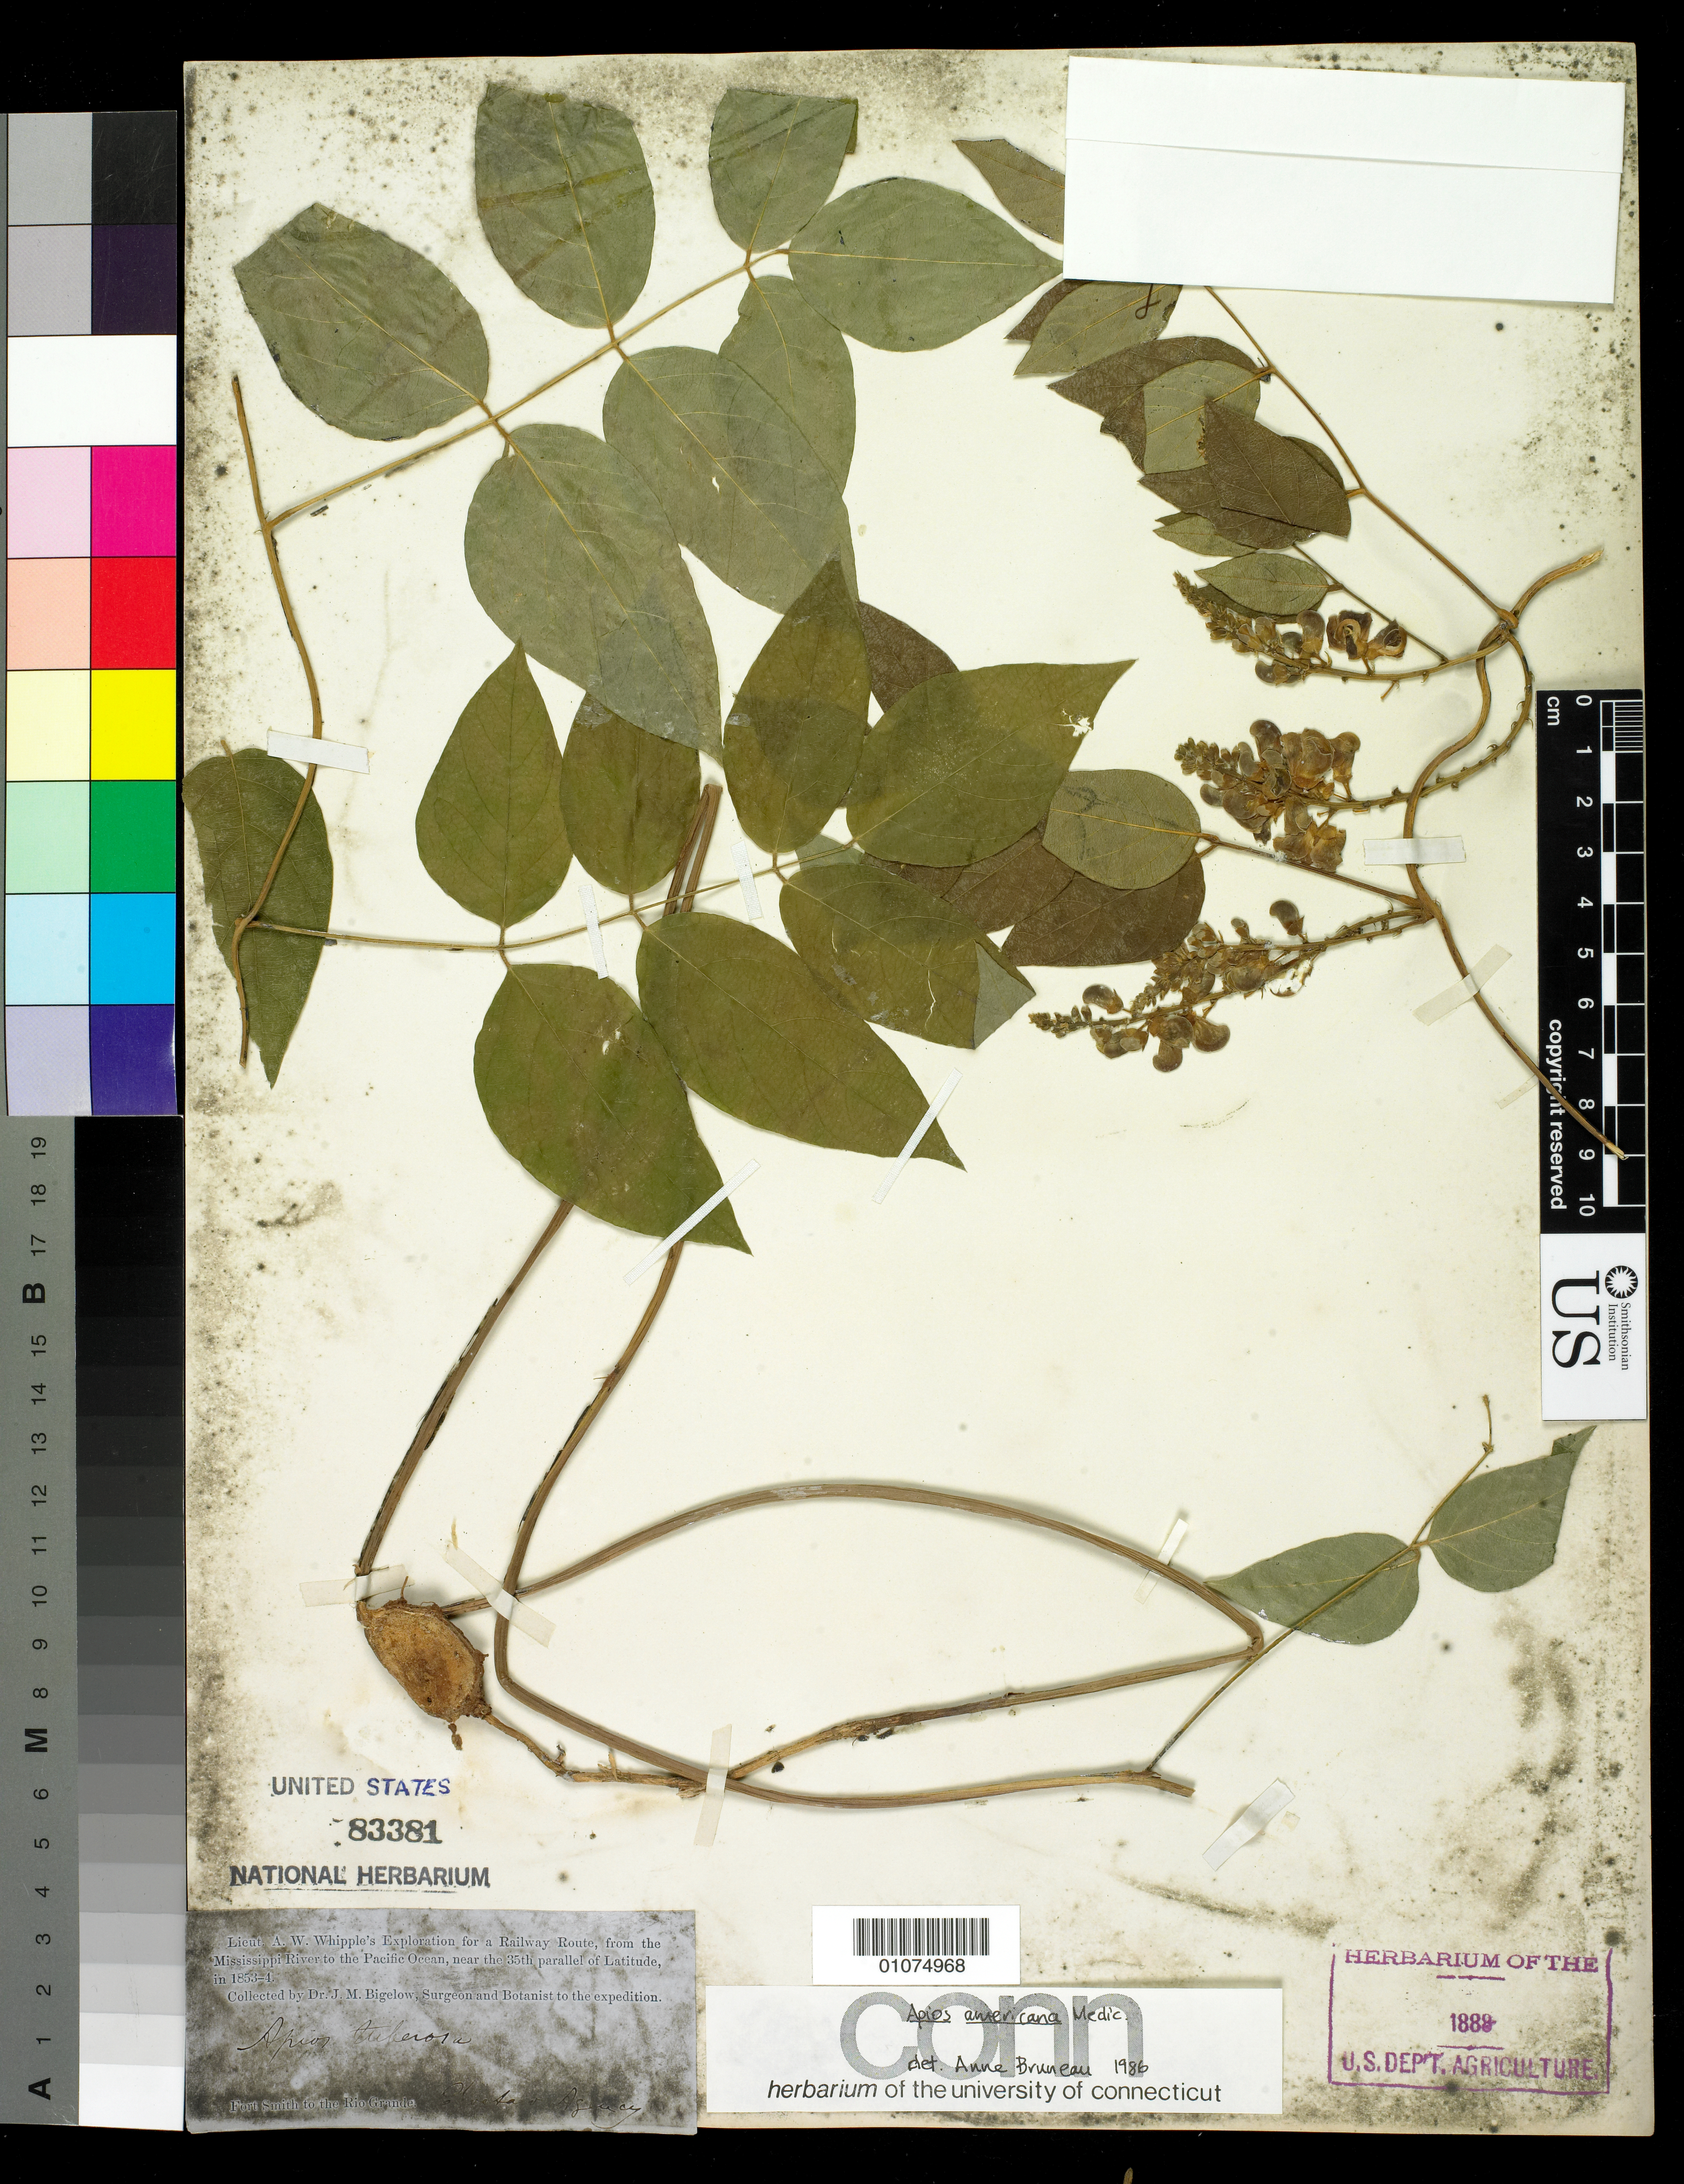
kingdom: Plantae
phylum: Tracheophyta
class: Magnoliopsida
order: Fabales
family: Fabaceae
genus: Apios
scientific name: Apios americana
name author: Medik.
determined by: Bruneau, A.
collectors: J. M. Bigelow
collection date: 1853/1854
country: United States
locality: Fort Smith to the Rio Grande.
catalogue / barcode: US 83381